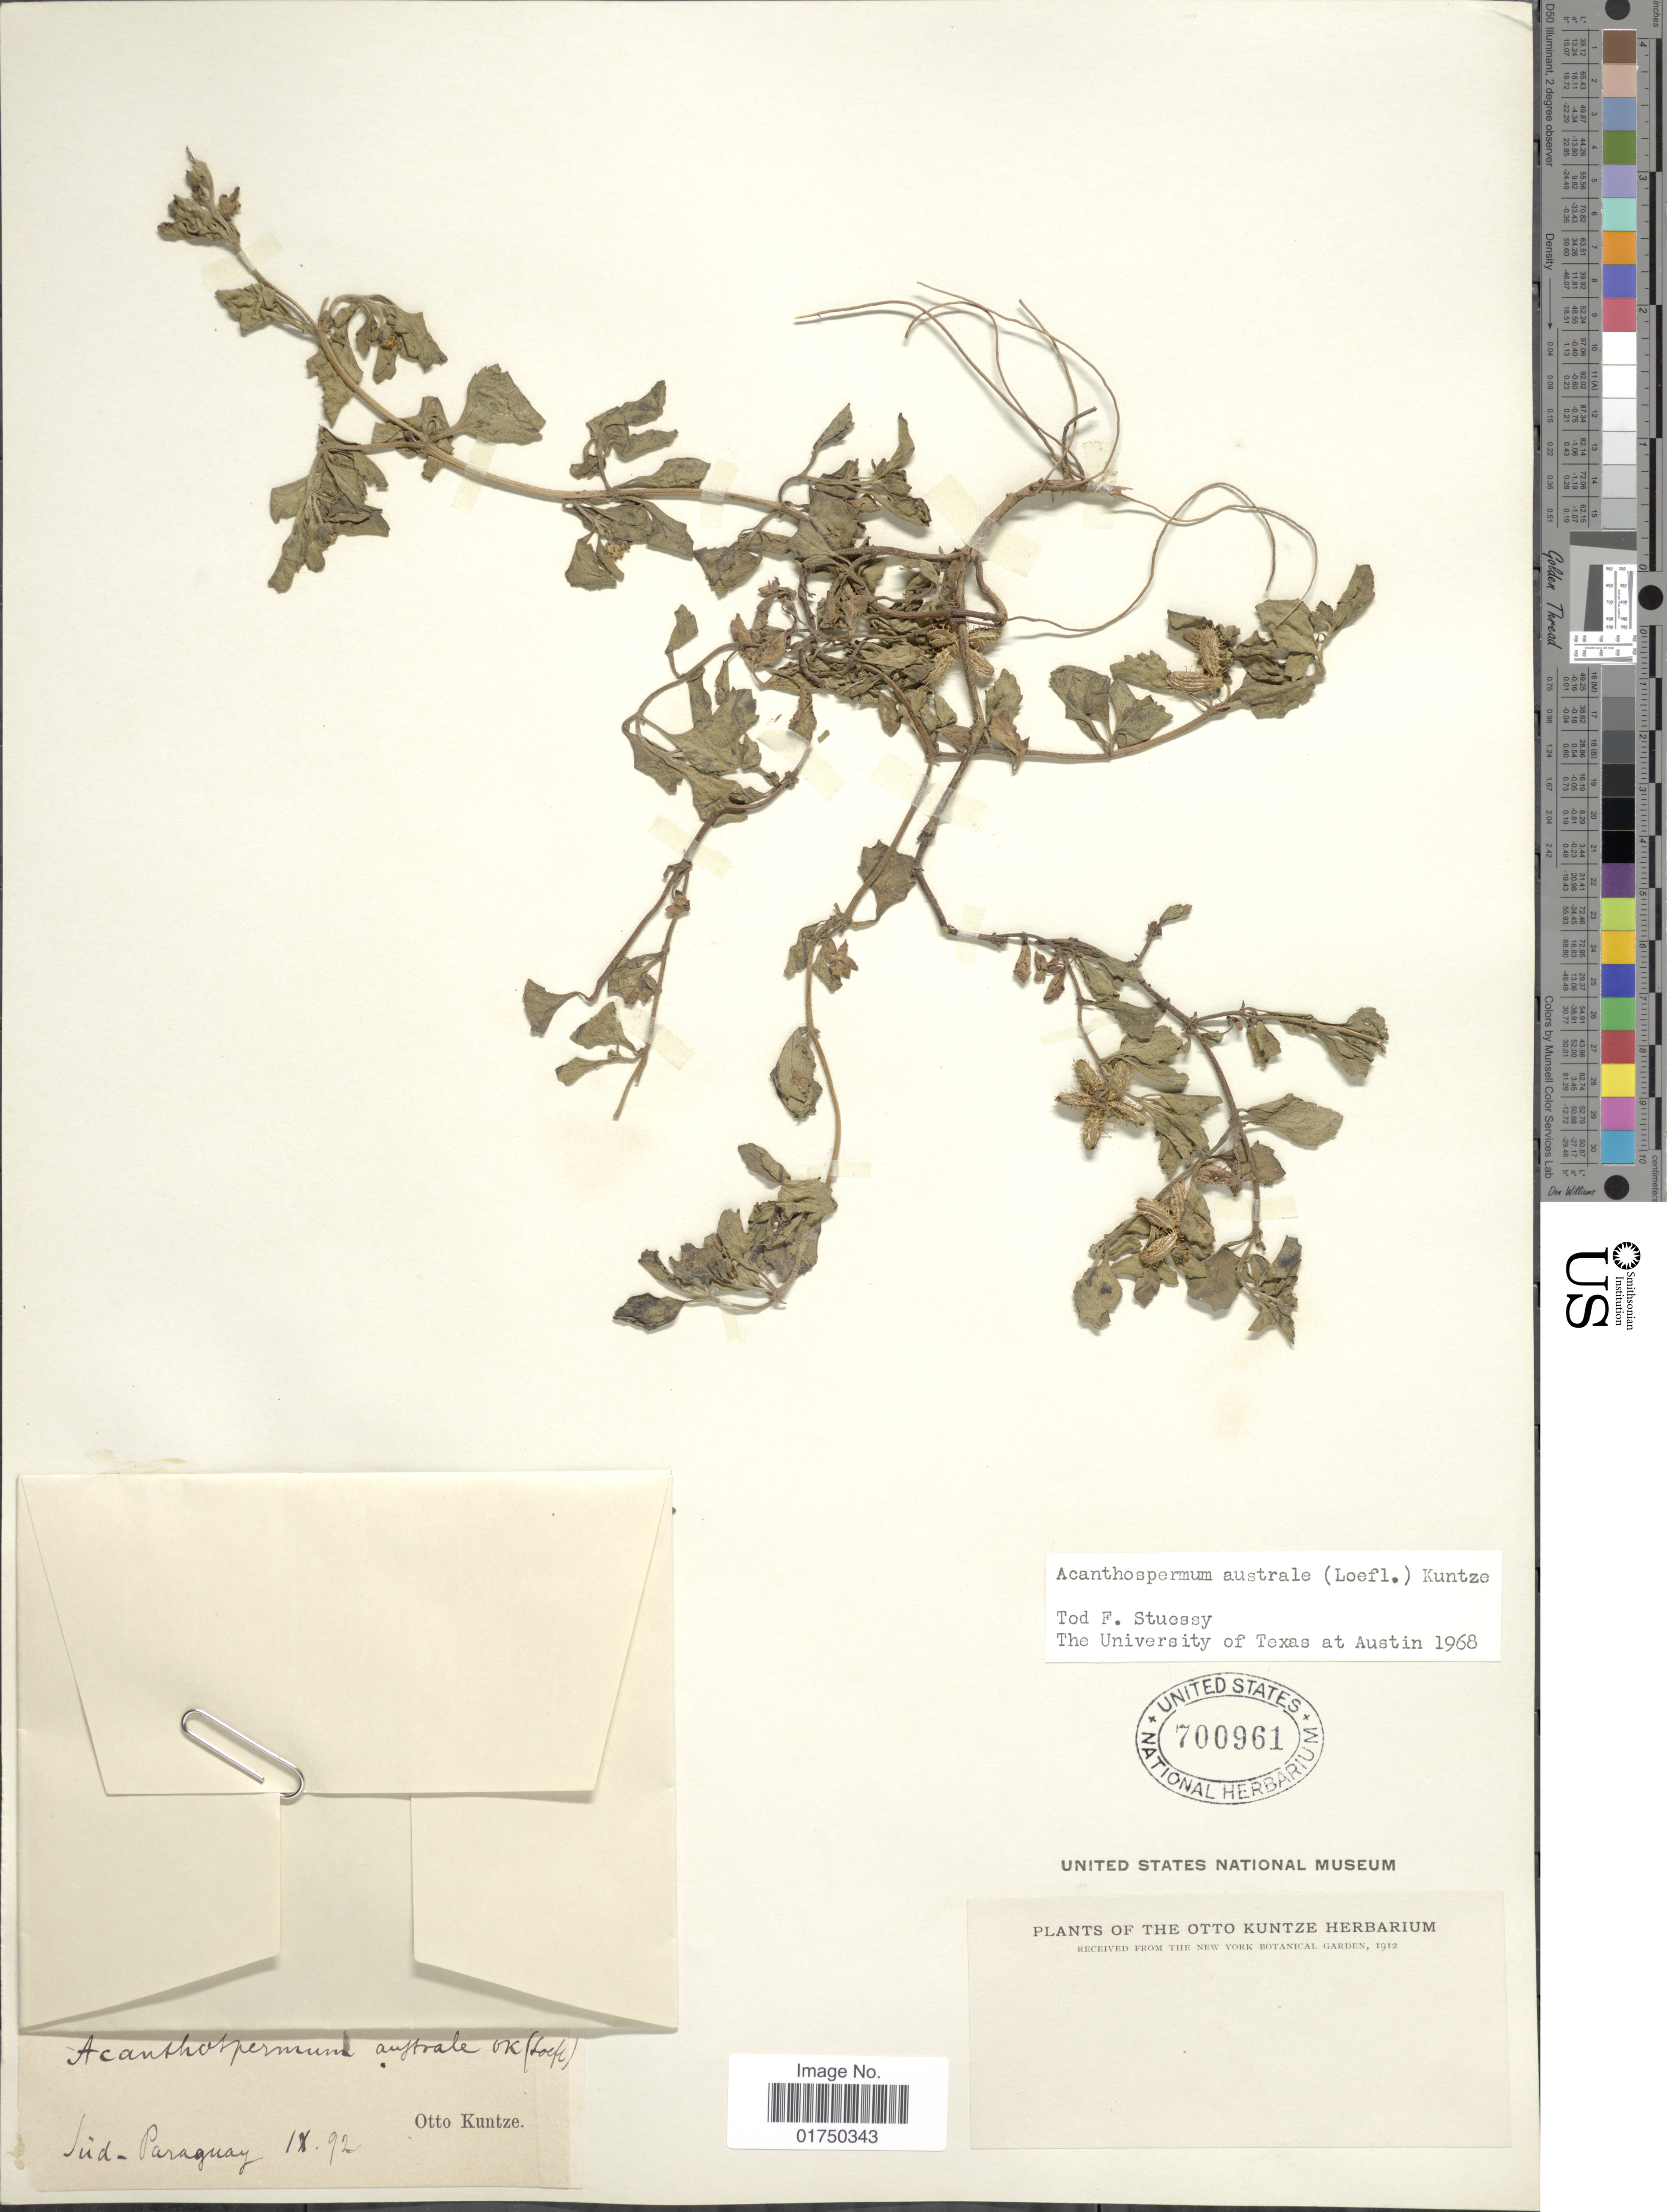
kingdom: Plantae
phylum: Tracheophyta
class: Magnoliopsida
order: Asterales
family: Asteraceae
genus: Acanthospermum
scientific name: Acanthospermum australe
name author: (Loefl.) Kuntze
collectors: C.E.O. Kuntze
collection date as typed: Transcribed d/m/y: /9/92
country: Paraguay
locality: Süd-Paraguay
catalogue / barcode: US 700961